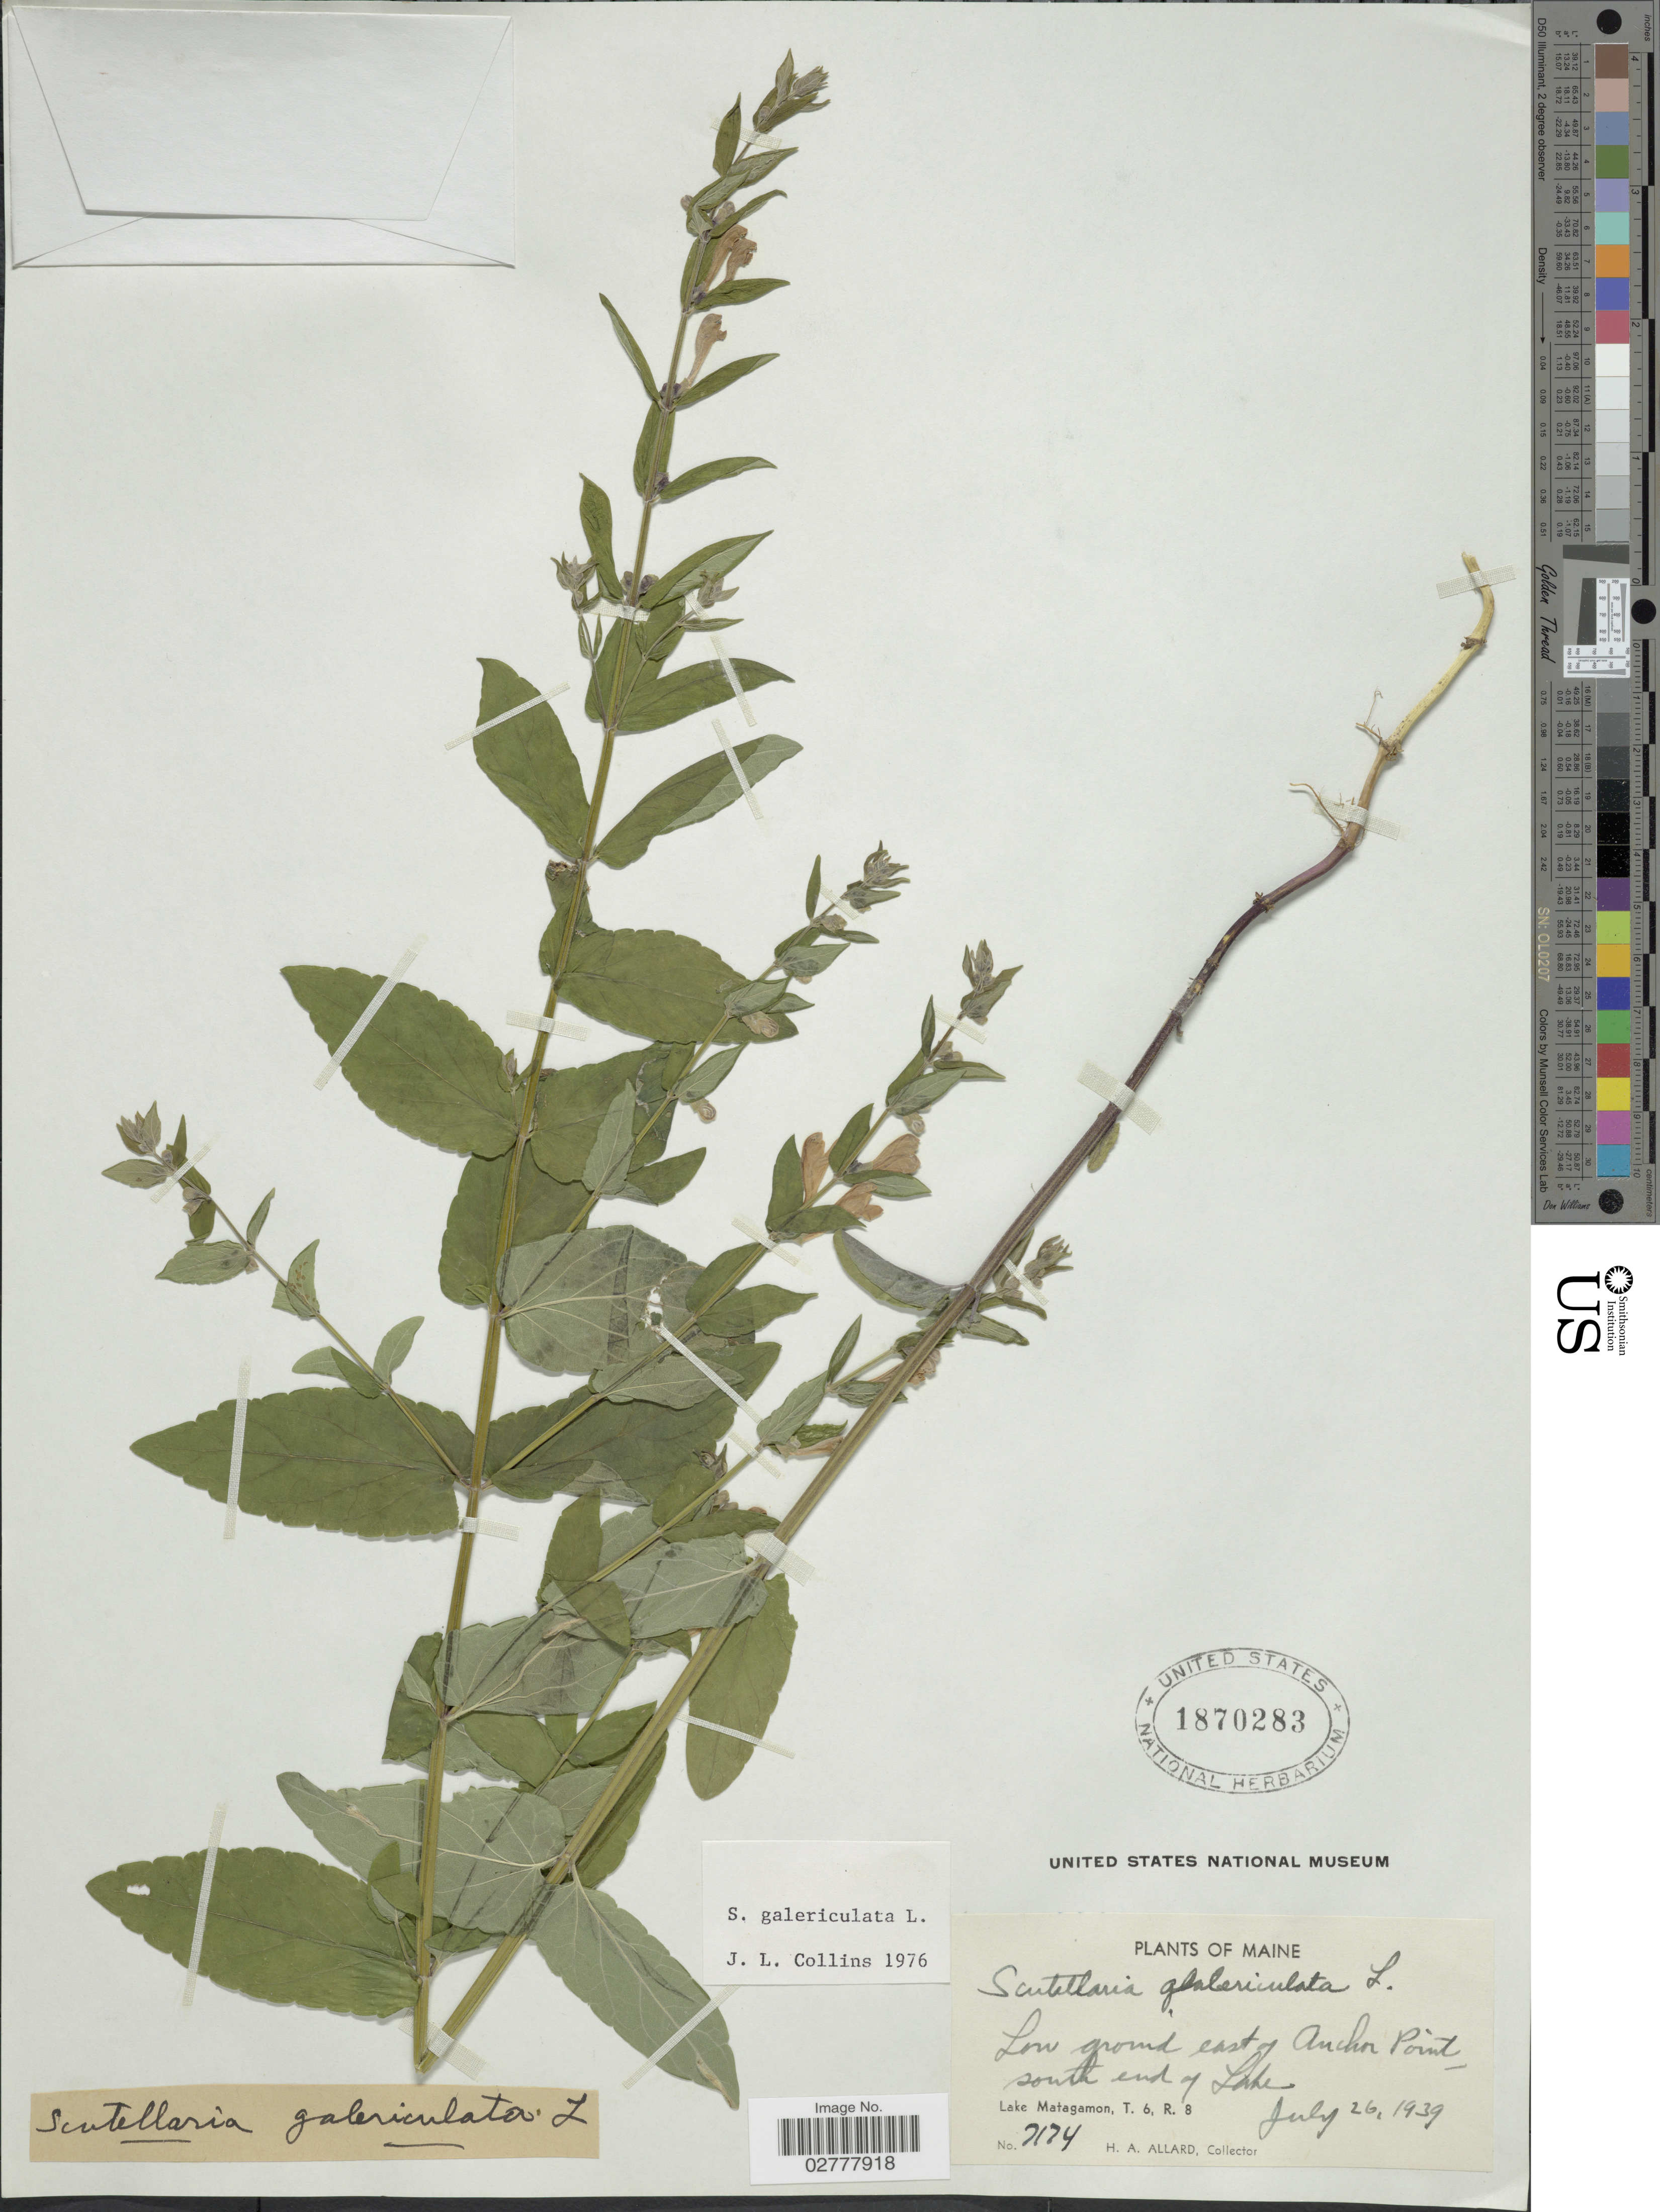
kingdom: Plantae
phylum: Tracheophyta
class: Magnoliopsida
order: Lamiales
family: Lamiaceae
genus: Scutellaria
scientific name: Scutellaria galericulata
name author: L.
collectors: H. A. Allard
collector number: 7174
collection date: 1939-07-26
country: United States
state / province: Maine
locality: Low ground east of Anchor Point south end of Lake. Lake Matagamon, T. 6, R. 8.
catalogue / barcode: US 1870283